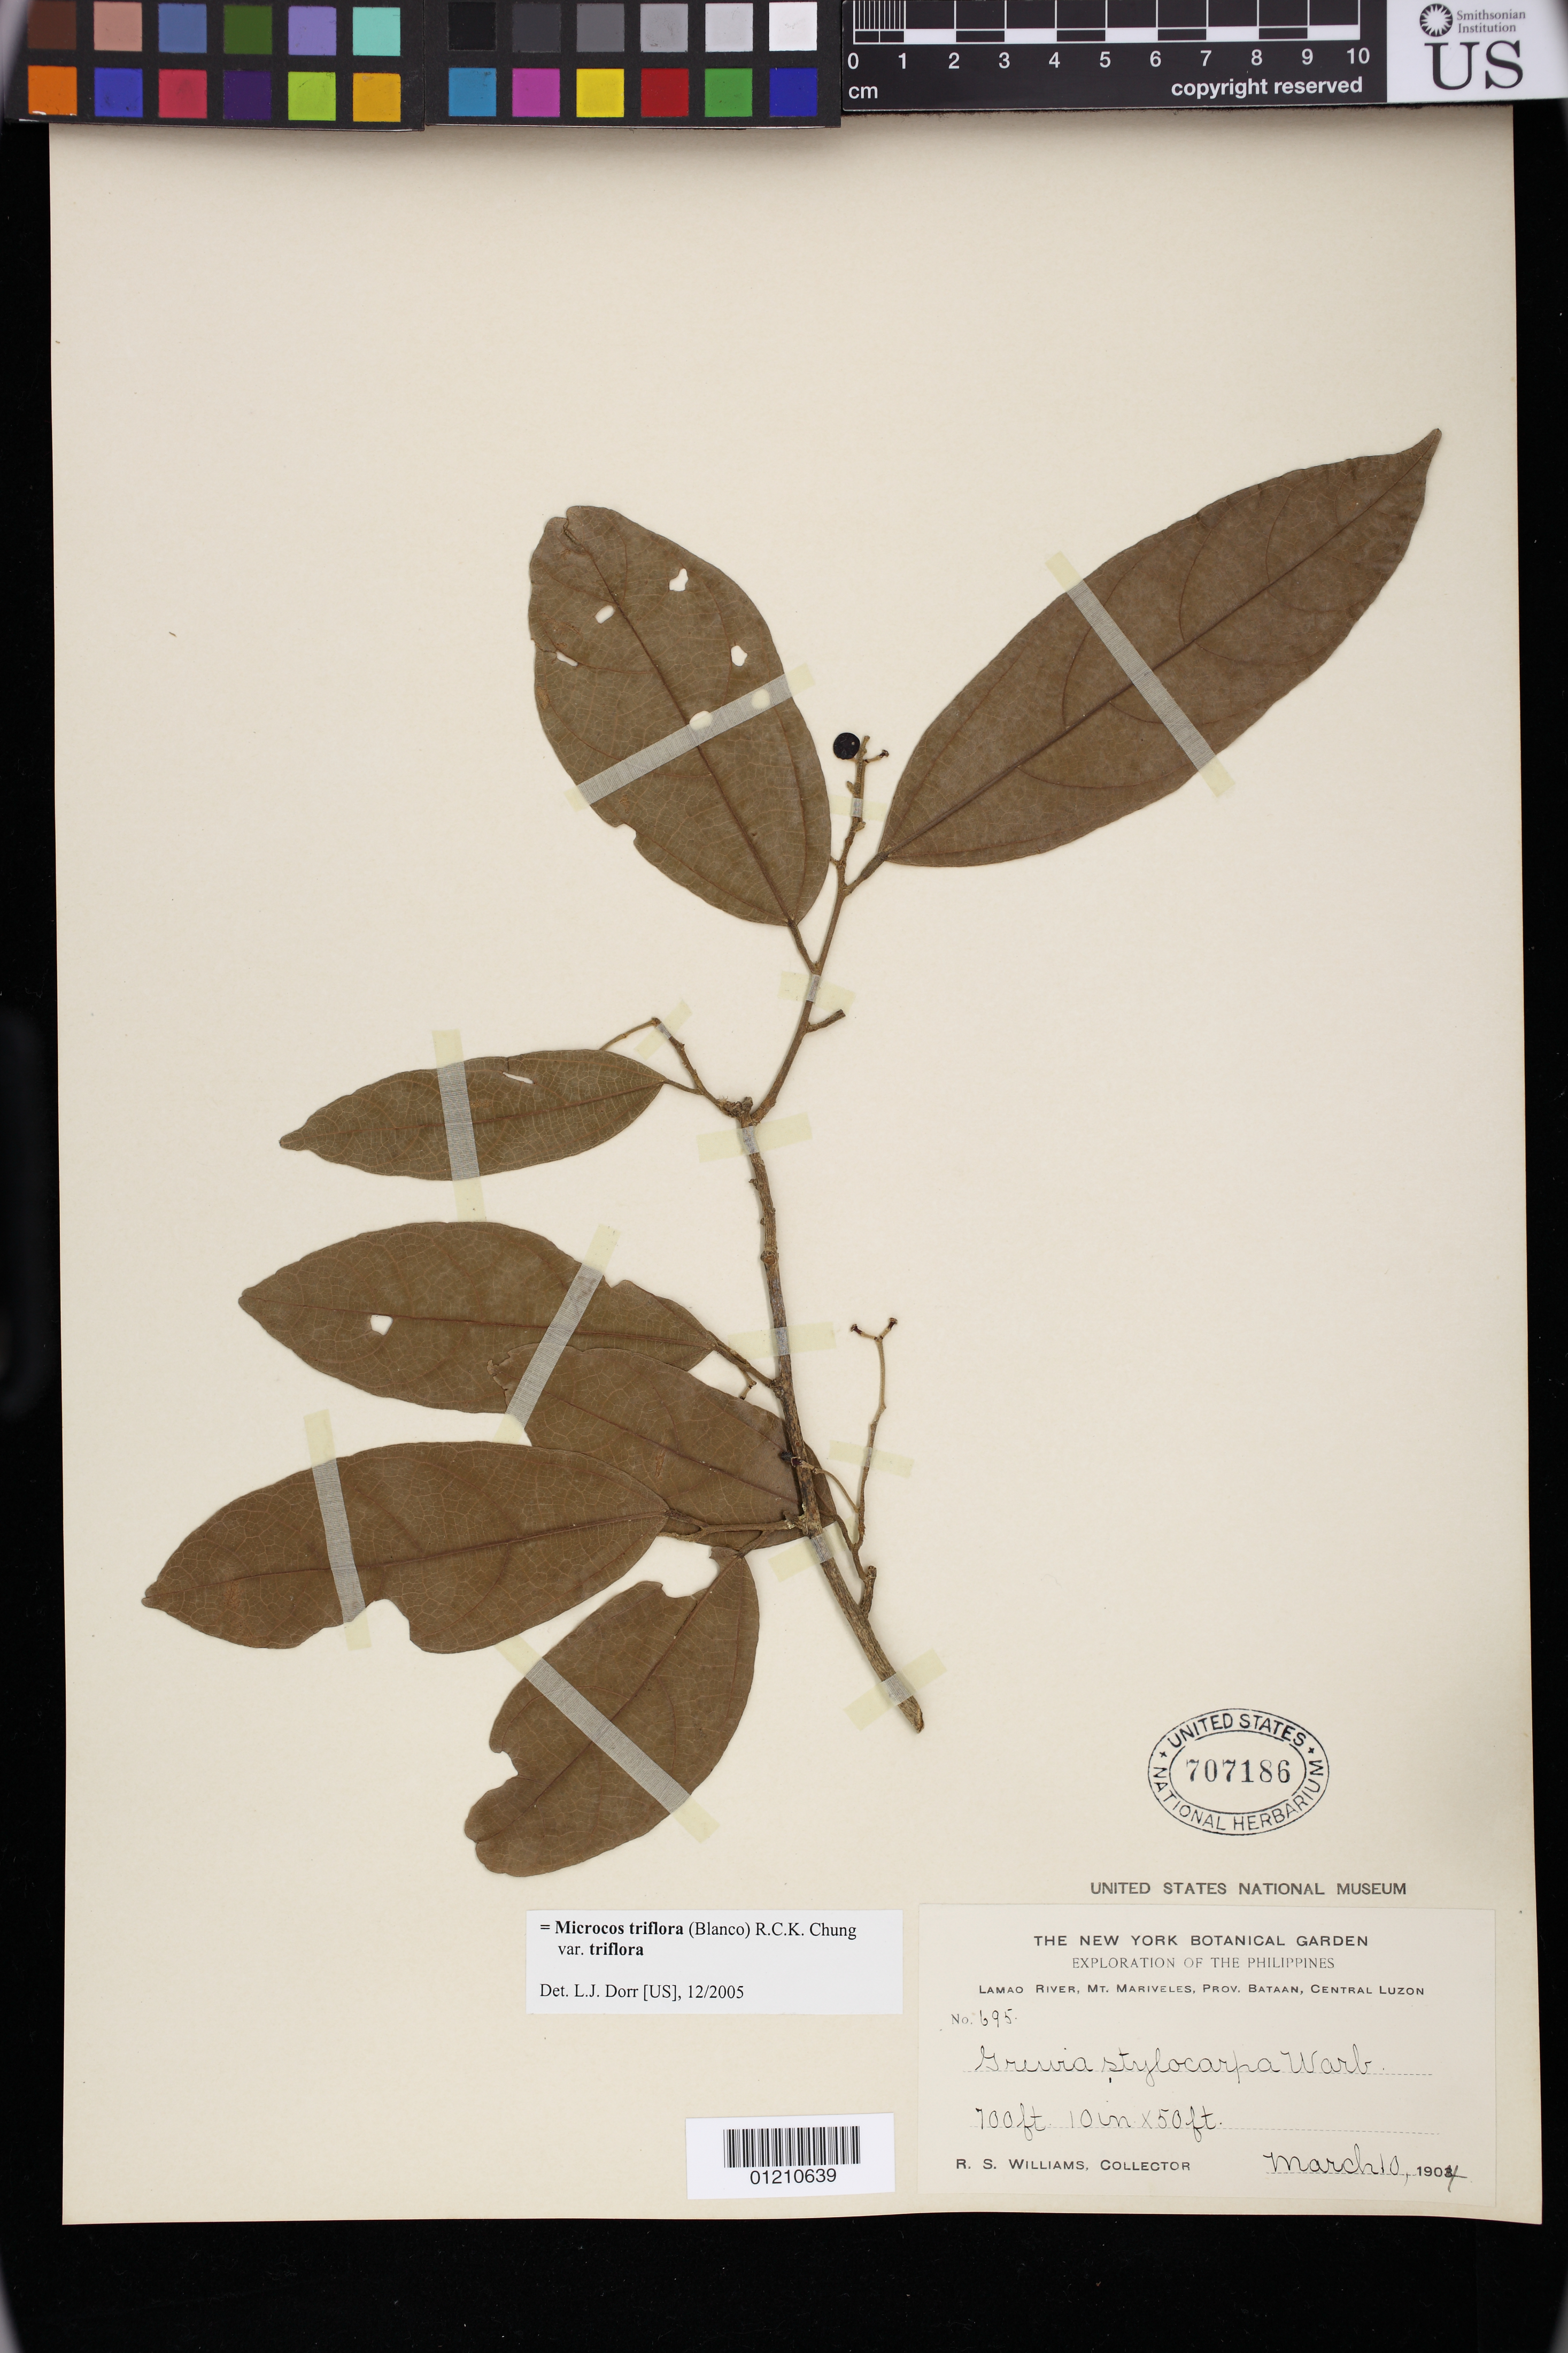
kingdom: Plantae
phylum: Tracheophyta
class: Magnoliopsida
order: Malvales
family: Malvaceae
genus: Microcos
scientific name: Microcos triflora var. triflora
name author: (Blanco) R.C.K. Chung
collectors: R. S. Williams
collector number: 695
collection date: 1904-03-10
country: Philippines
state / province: Central Luzon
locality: Lamao River, Mt. Mariveles, Province of Bataan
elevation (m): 213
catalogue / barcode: US 707186